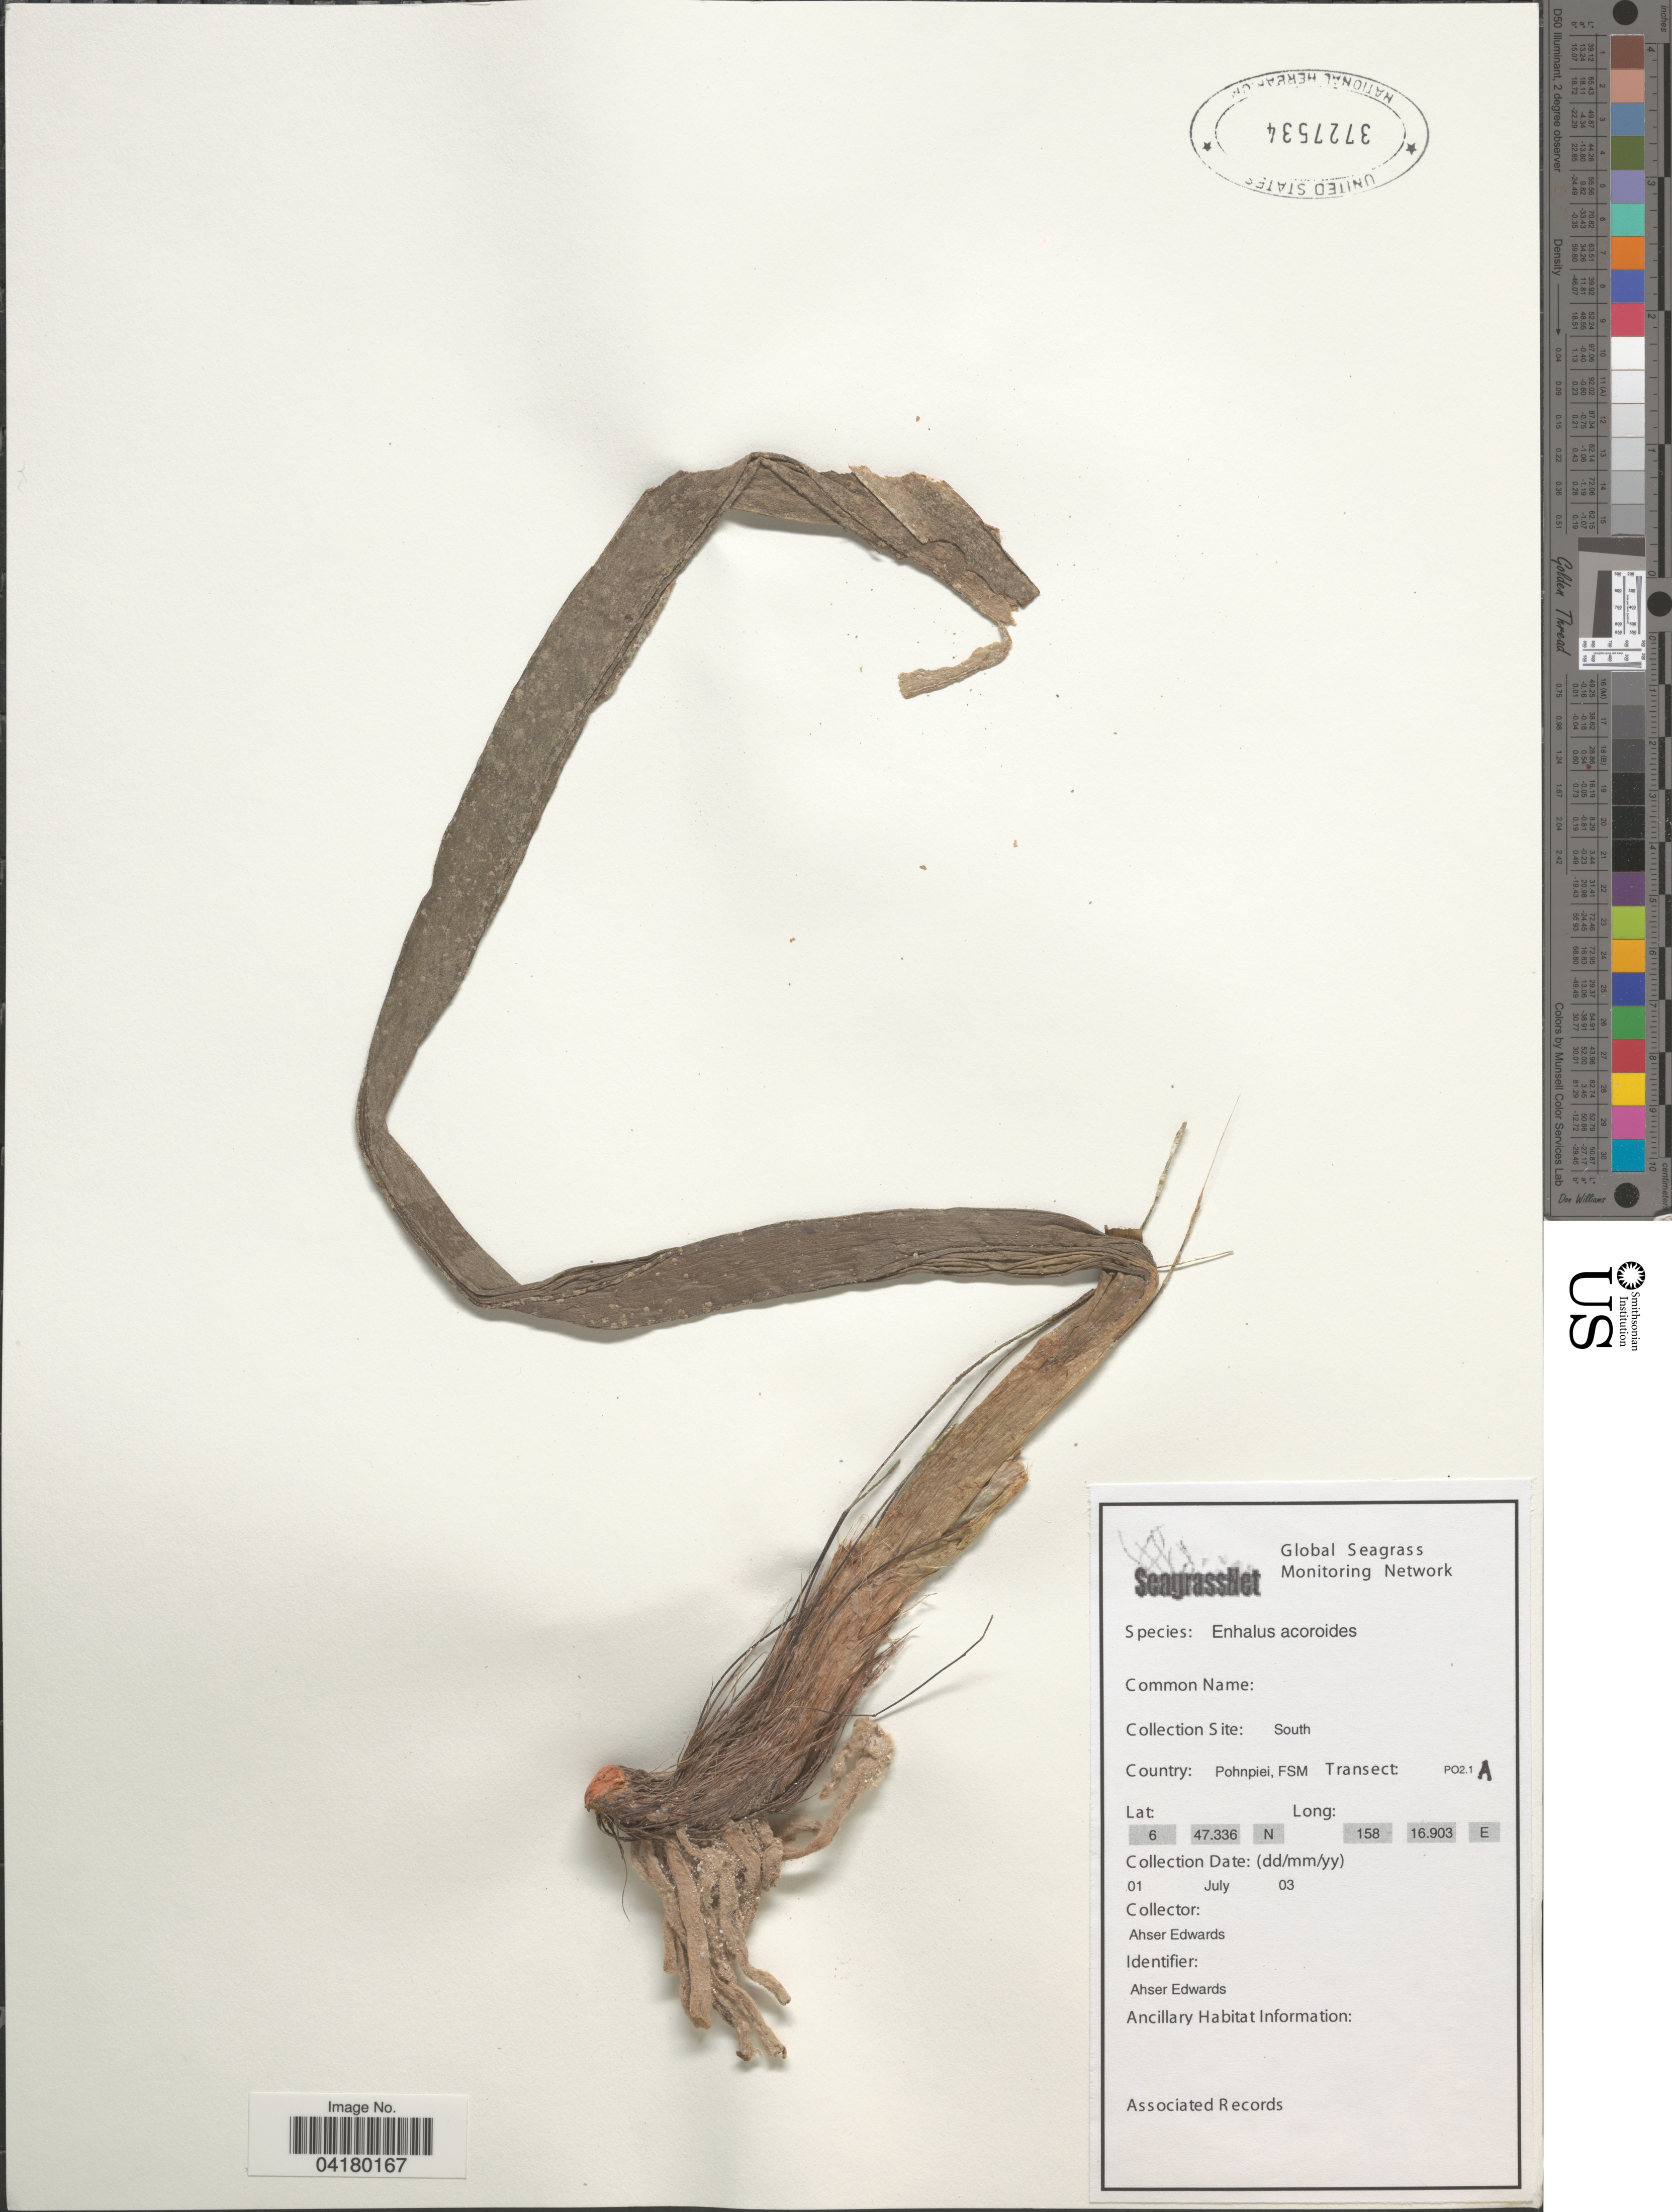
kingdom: Plantae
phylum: Tracheophyta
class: Liliopsida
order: Alismatales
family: Hydrocharitaceae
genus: Enhalus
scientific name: Enhalus acoroides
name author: (L. f.) Royle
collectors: A. Edwards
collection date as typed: Transcribed d/m/y: 1/7/3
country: Micronesia, Federated States of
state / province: Pohnpei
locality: Collection Site: South. Country: Pohnpiei, FSM. Transect: PO2.1A.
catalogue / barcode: US 3727534